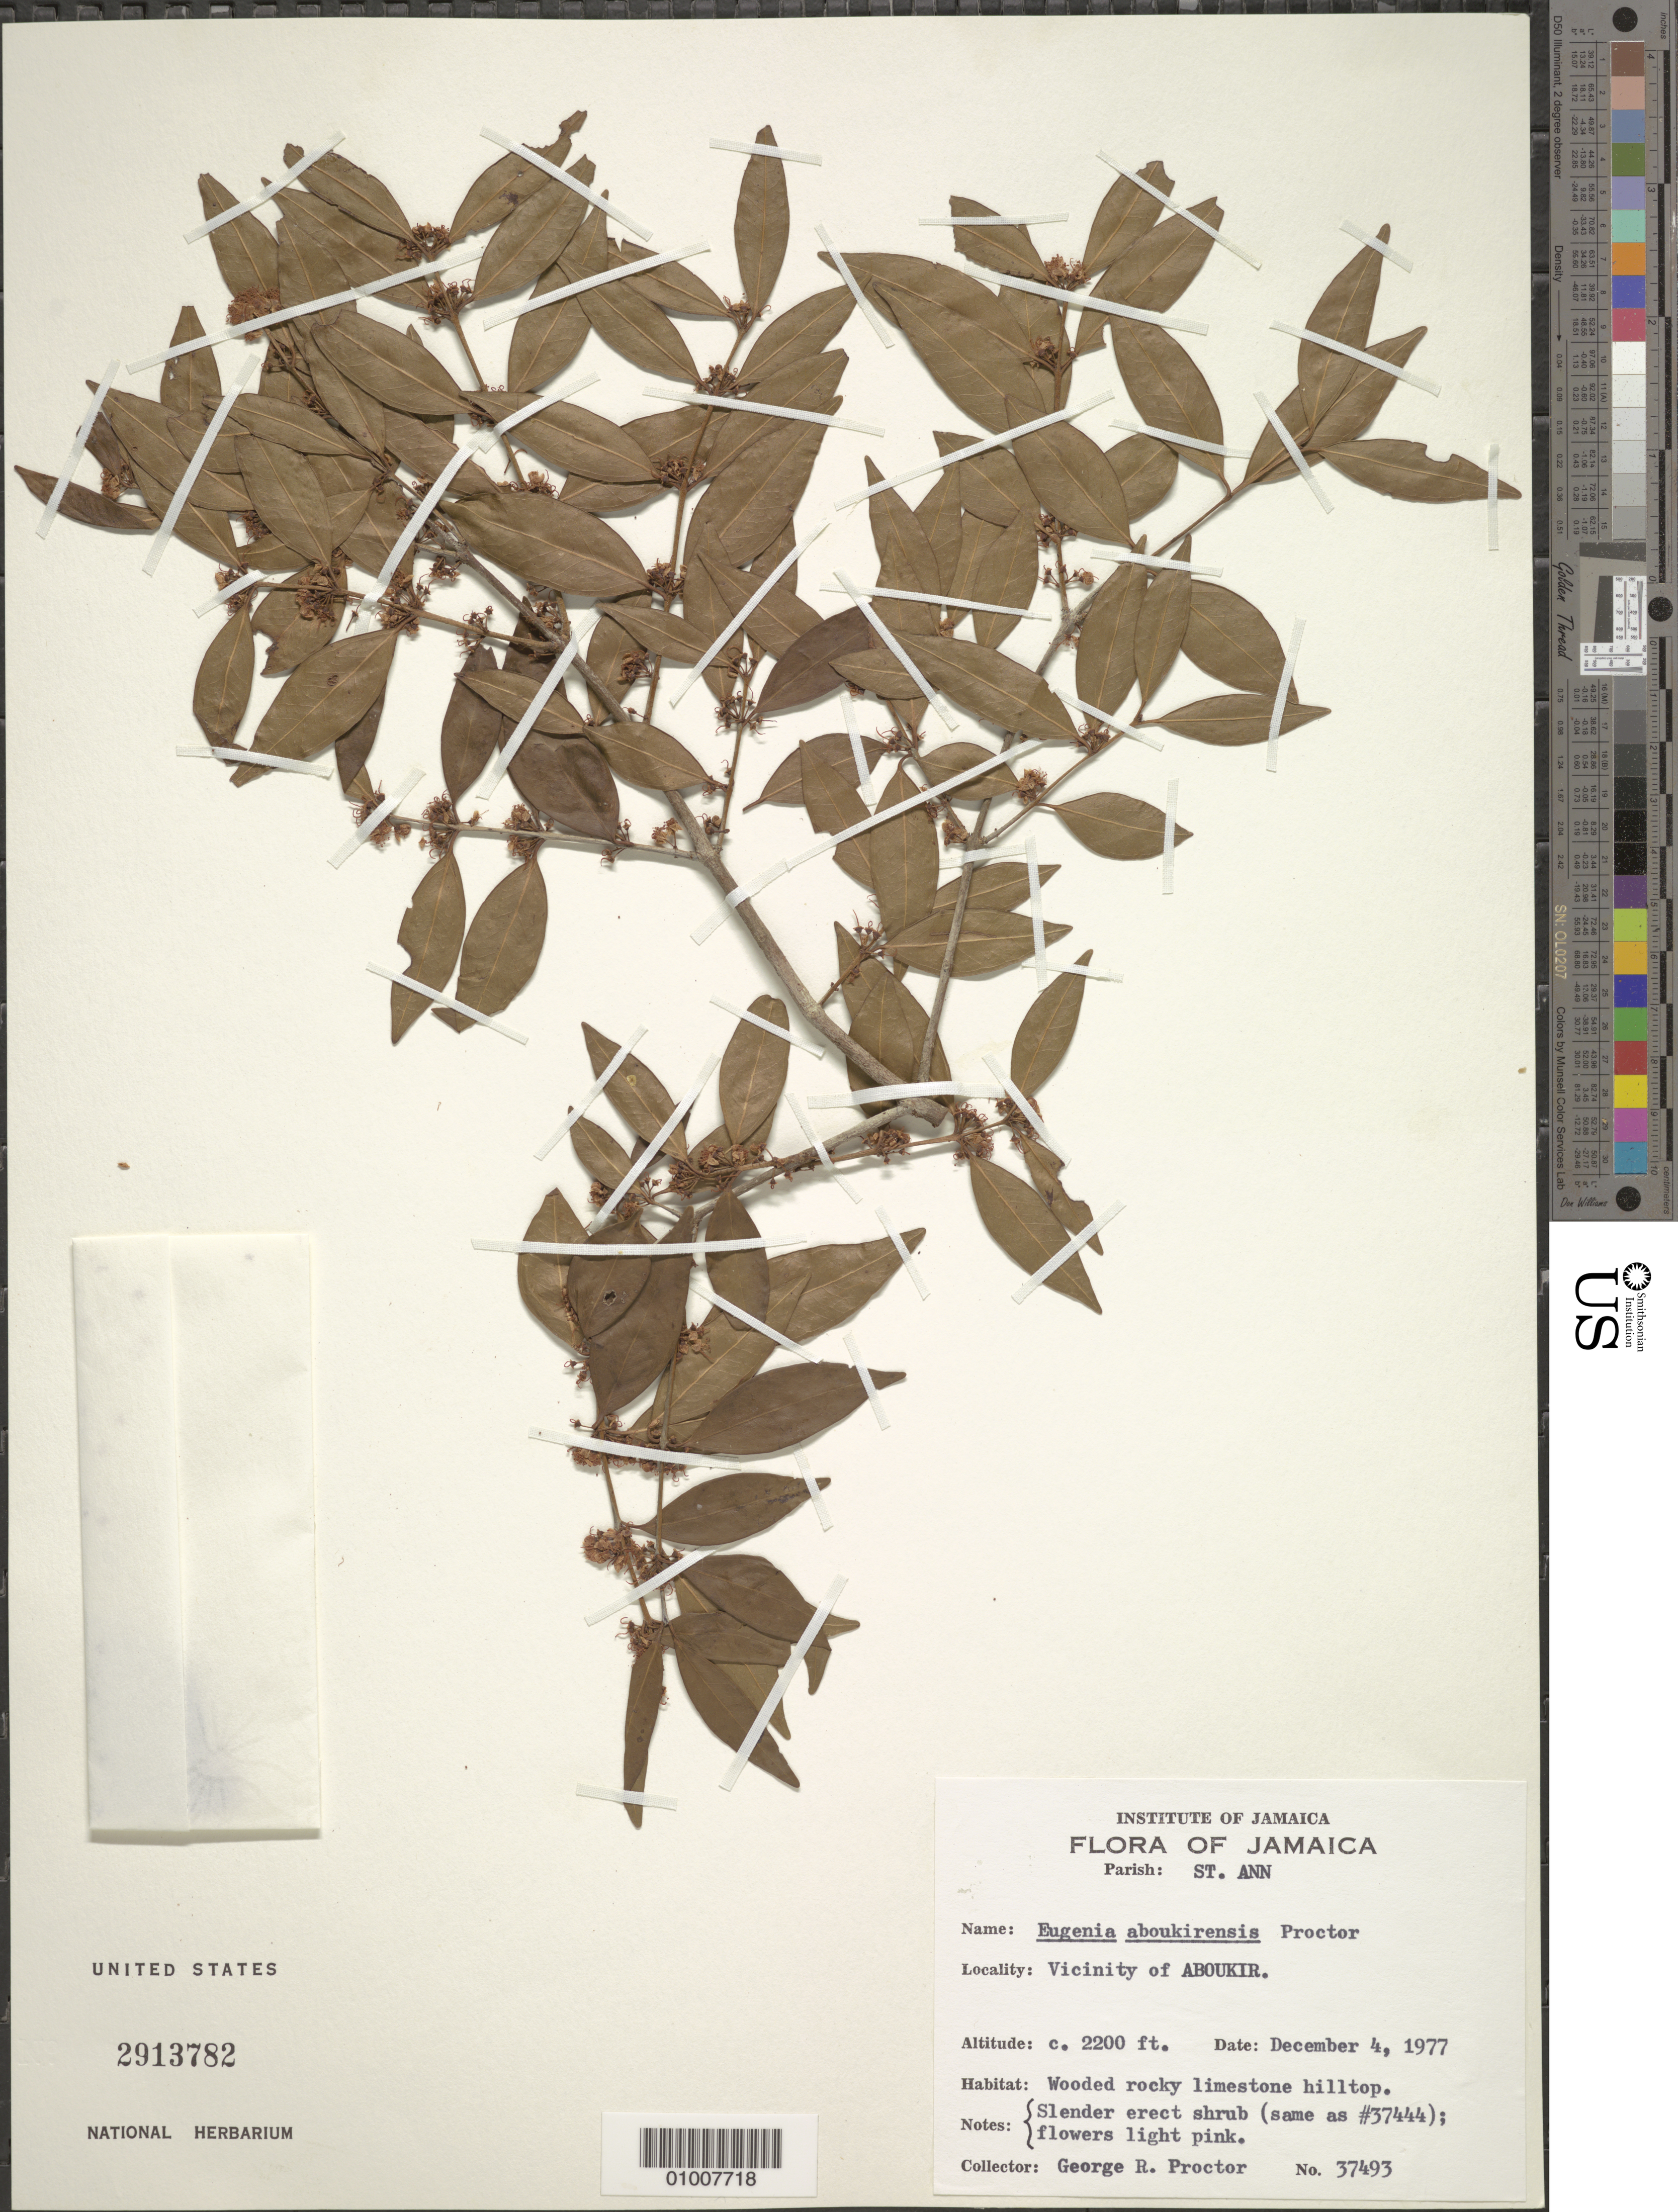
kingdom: Plantae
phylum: Tracheophyta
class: Magnoliopsida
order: Myrtales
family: Myrtaceae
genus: Eugenia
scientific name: Eugenia aboukirensis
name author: Proctor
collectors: G. R. Proctor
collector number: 37493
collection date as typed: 04 Dec 1977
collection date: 1977-12-04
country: Jamaica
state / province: Saint Ann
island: Jamaica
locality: Vicinity of Aboukir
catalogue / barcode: US 2913782